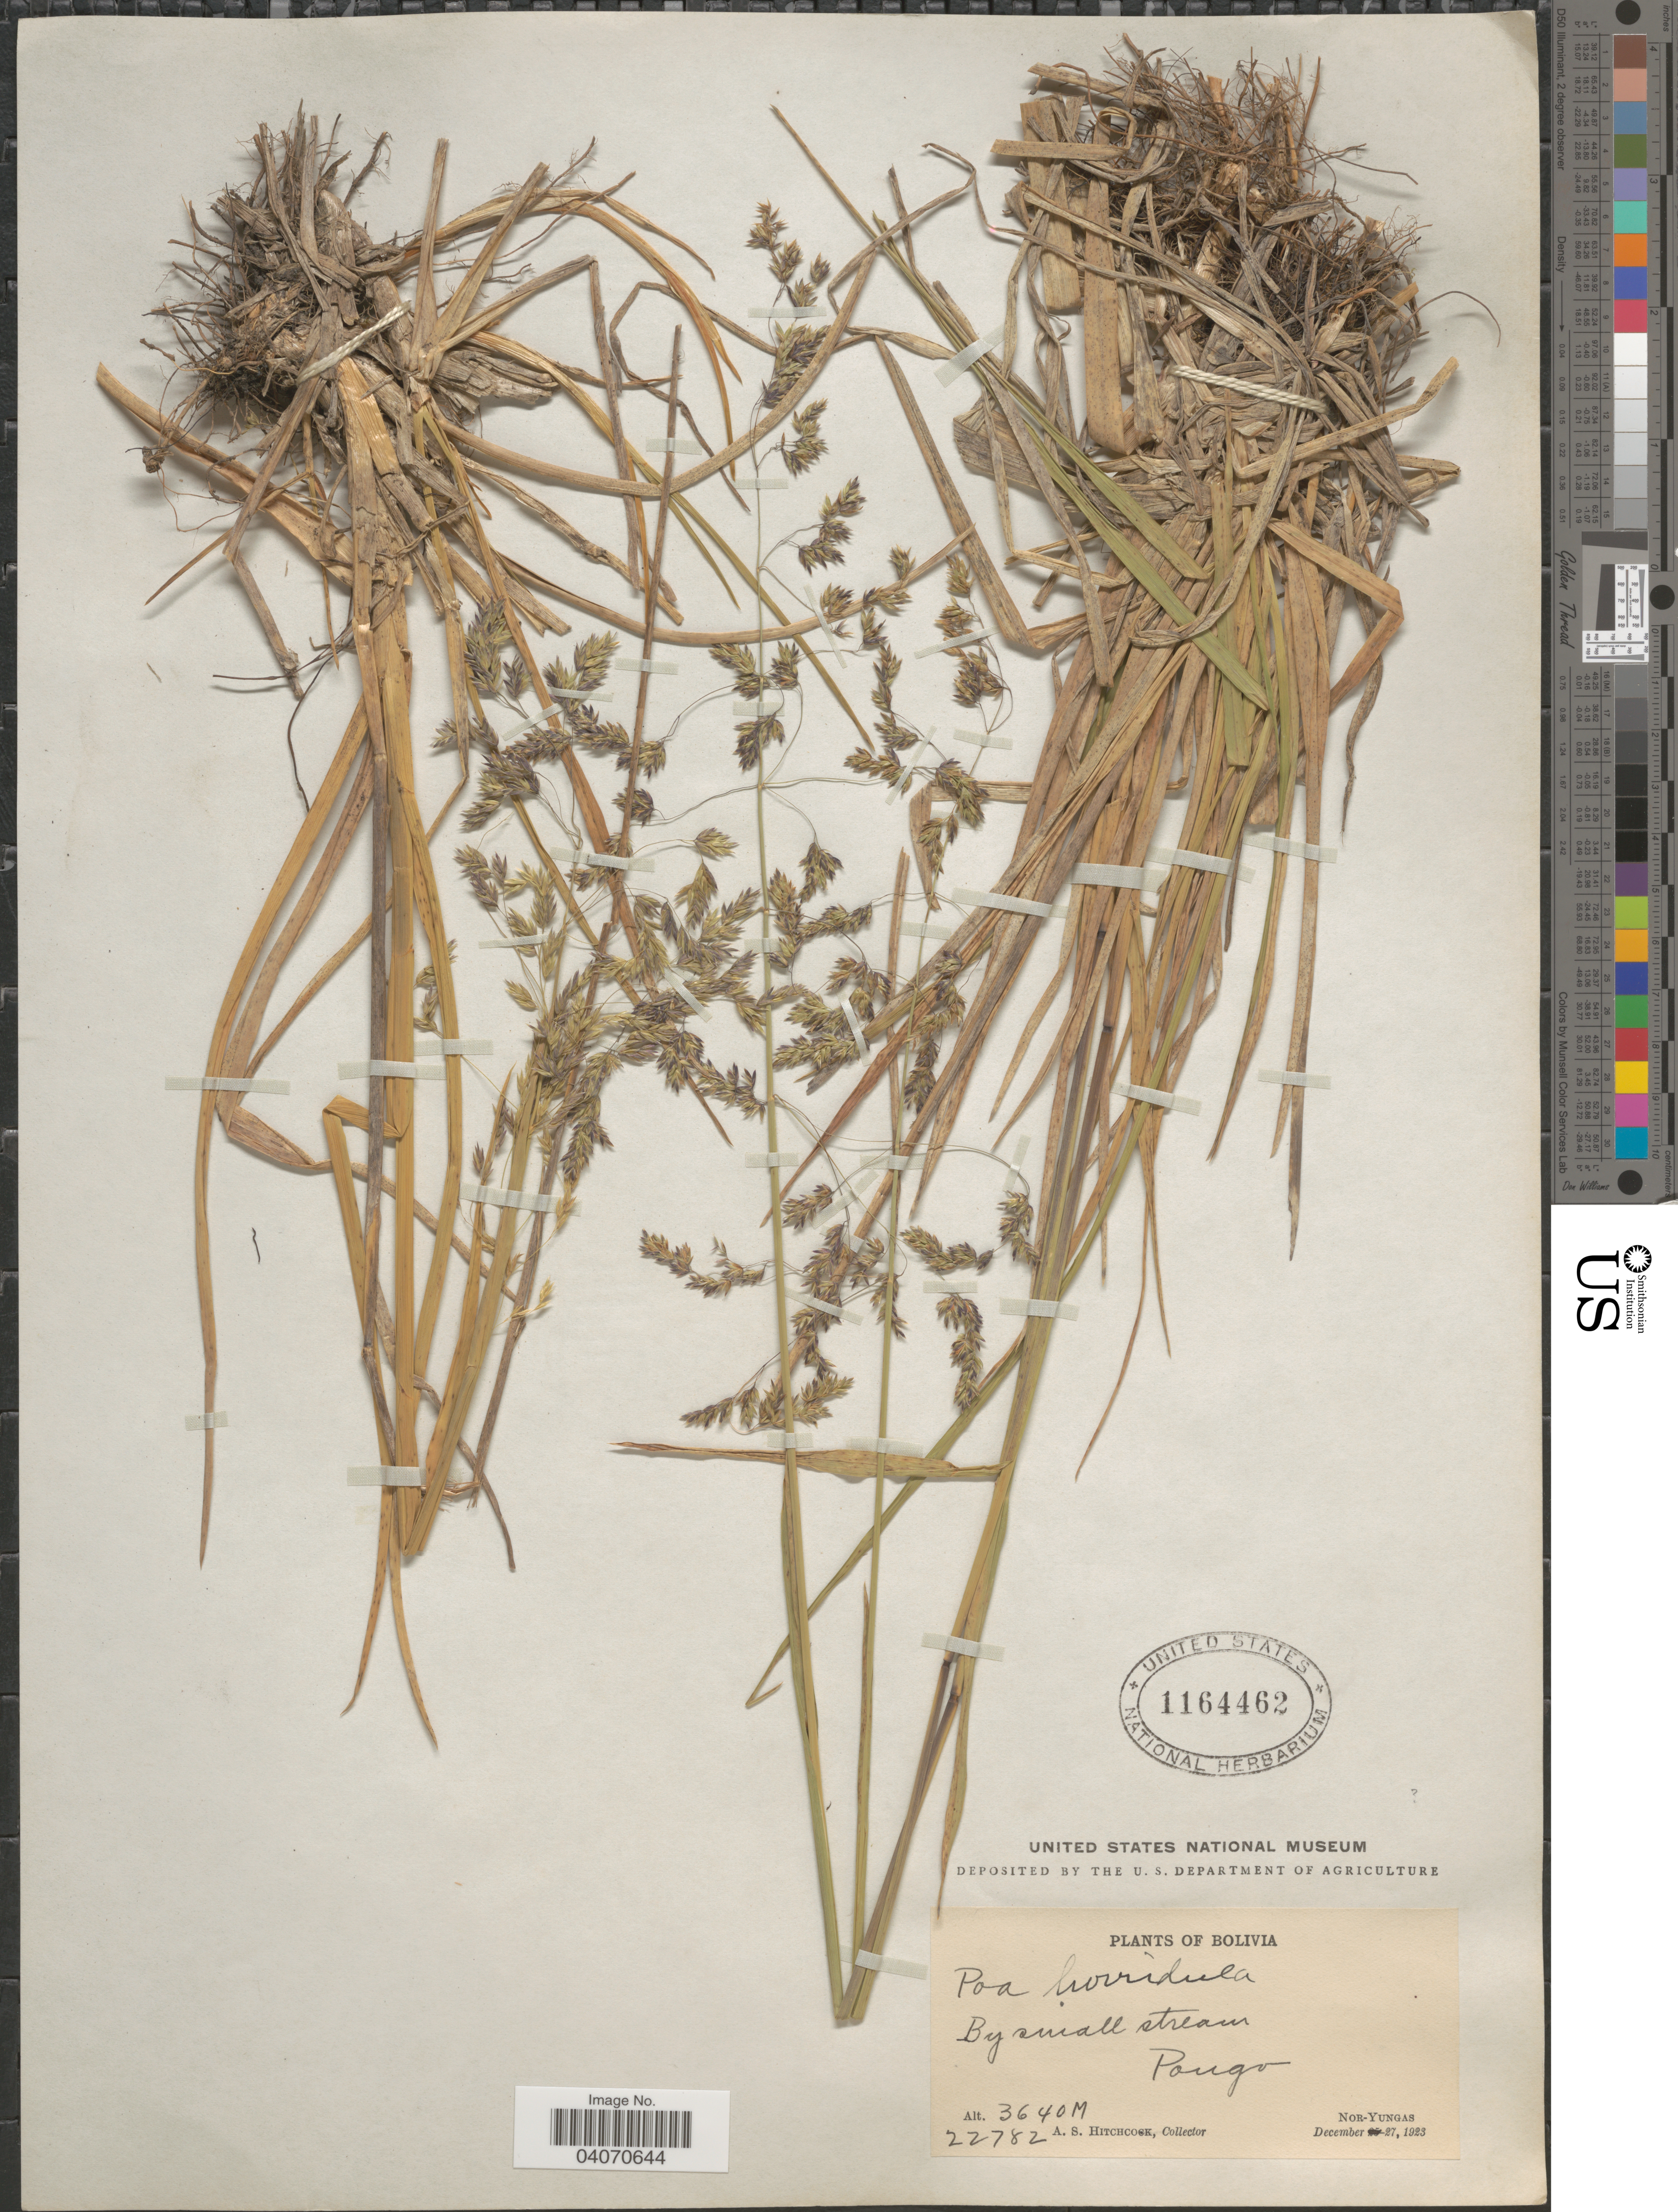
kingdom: Plantae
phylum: Tracheophyta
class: Liliopsida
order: Poales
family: Poaceae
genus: Poa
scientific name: Poa horridula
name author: Pilg.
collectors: A. S. Hitchcock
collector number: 22782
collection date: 1923-12-27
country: Bolivia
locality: Pongo. Nor-Yungas.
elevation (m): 3640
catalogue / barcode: US 1164462